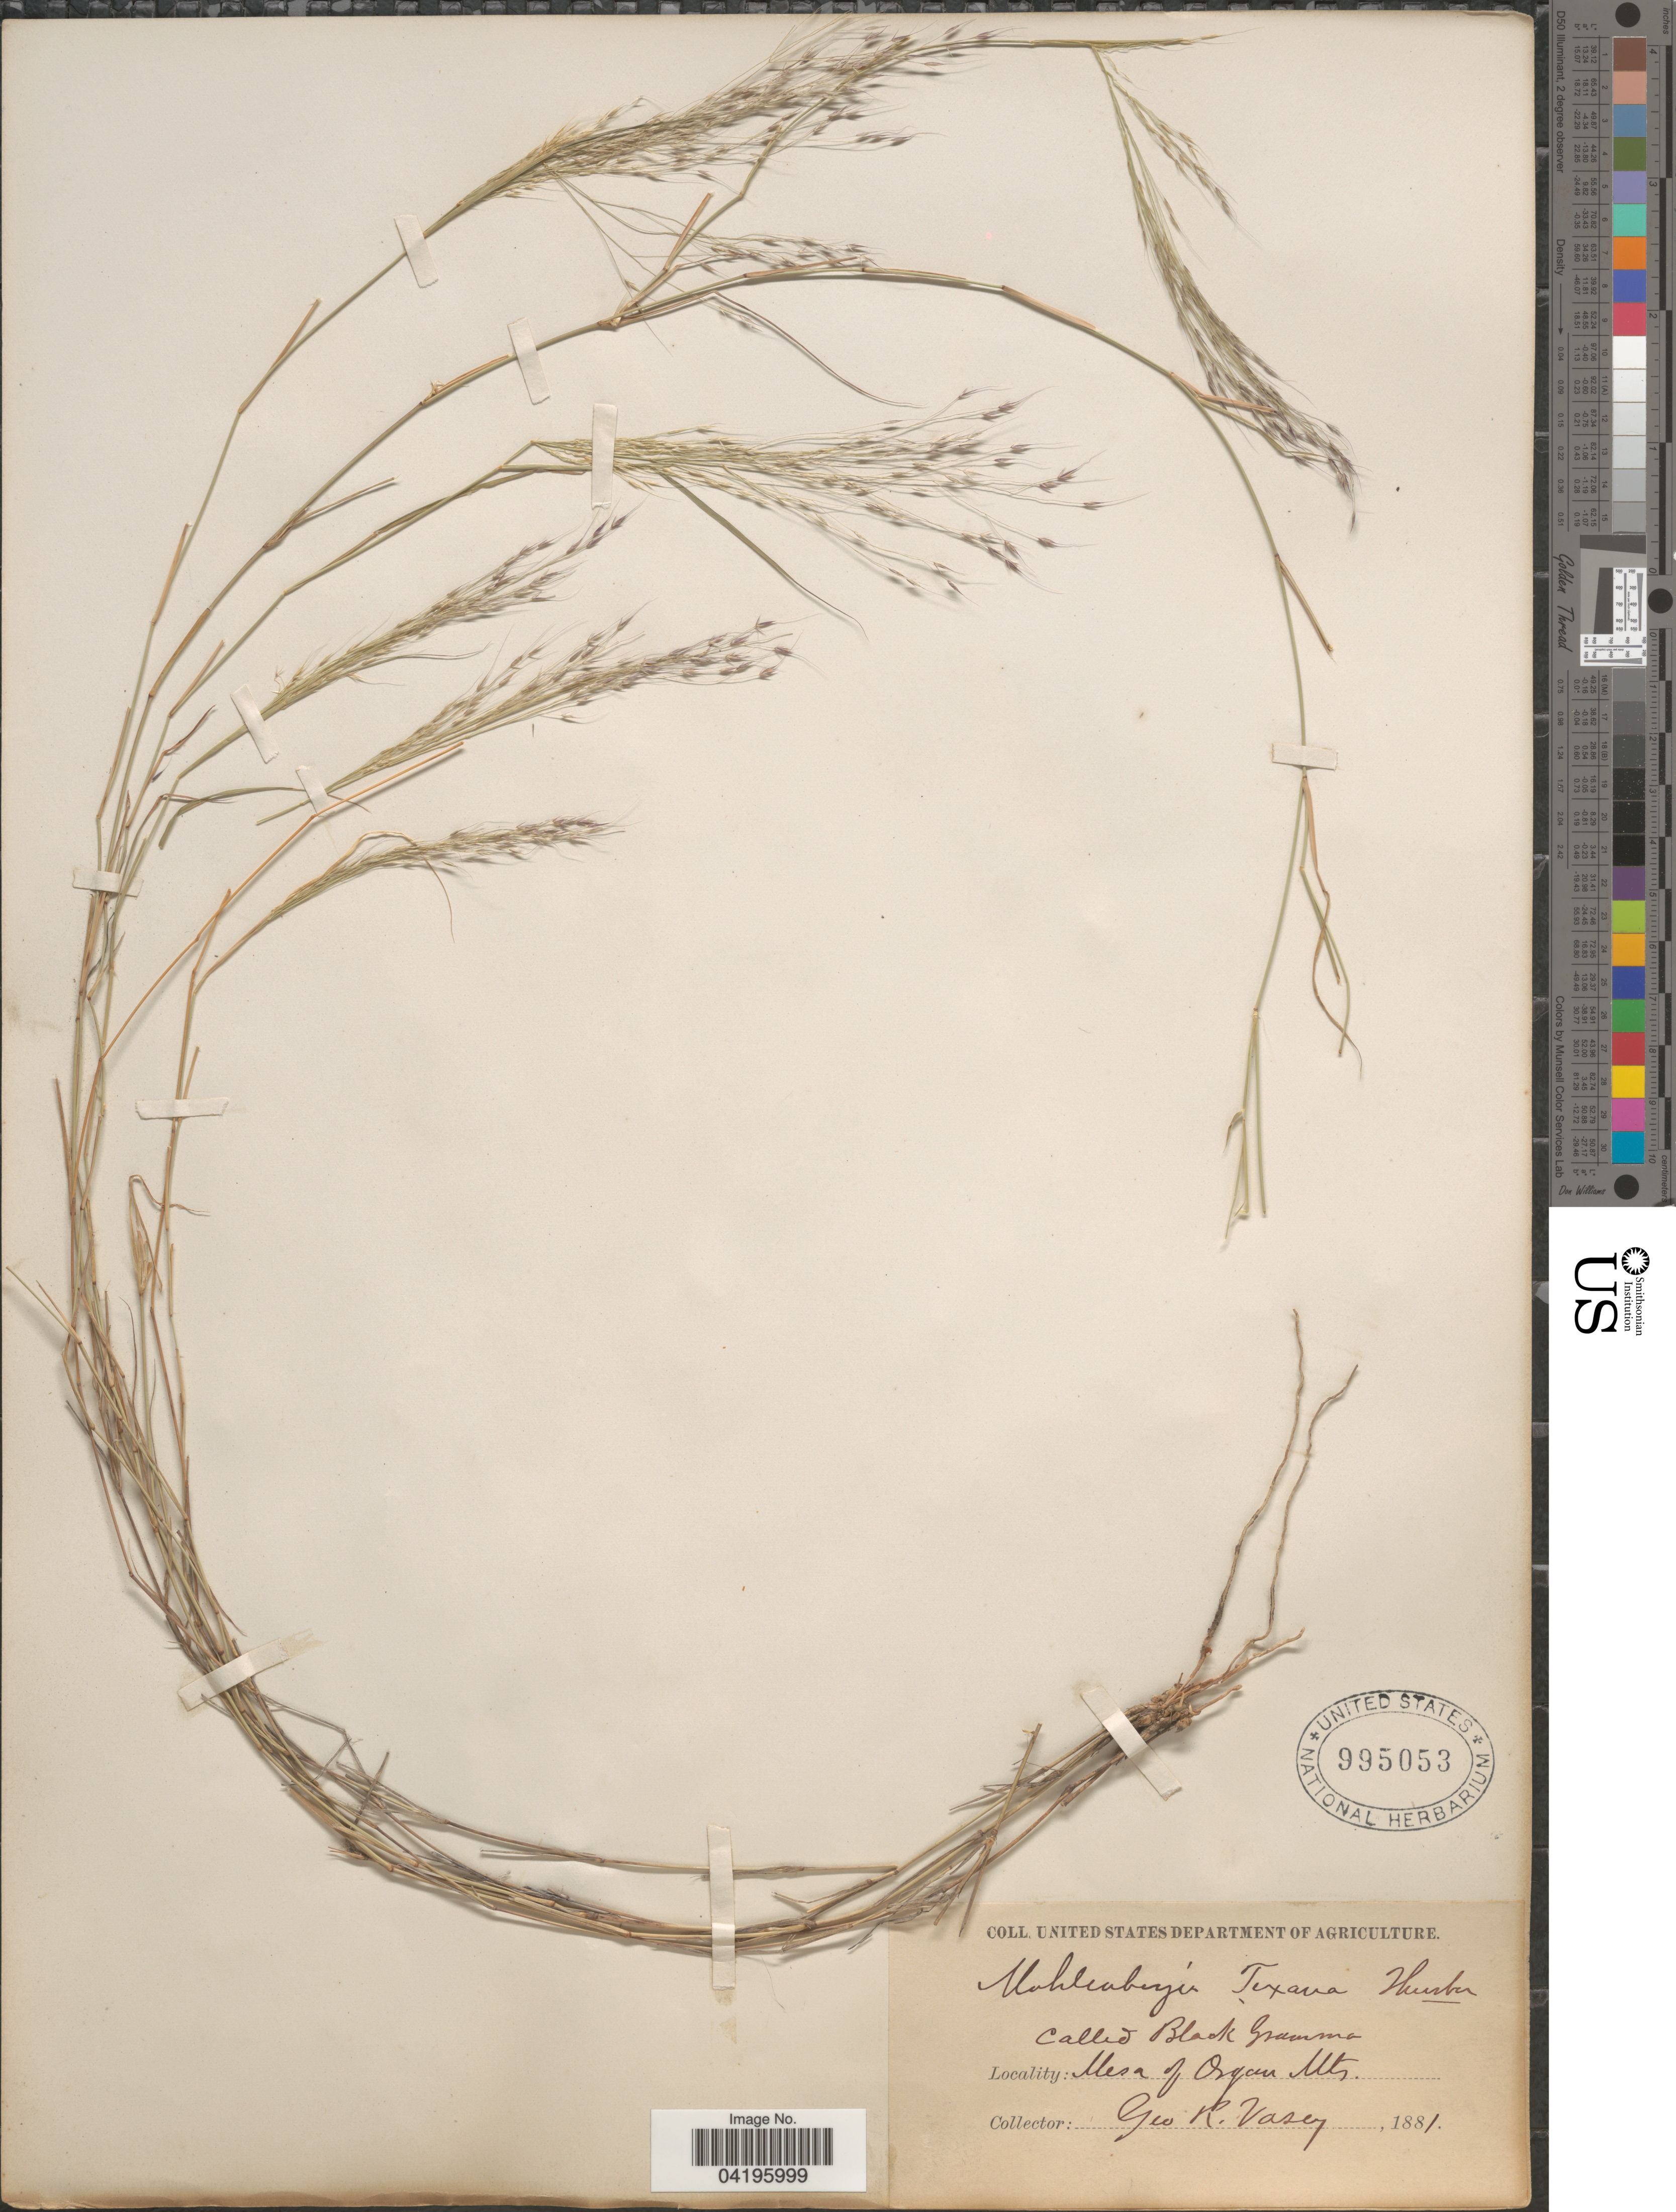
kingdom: Plantae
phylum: Tracheophyta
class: Liliopsida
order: Poales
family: Poaceae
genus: Muhlenbergia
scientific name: Muhlenbergia porteri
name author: Scribn. in W.J. Beal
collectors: G. R. Vasey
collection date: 1881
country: United States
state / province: New Mexico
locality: Mesa of Organ Mts.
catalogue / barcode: US 995053